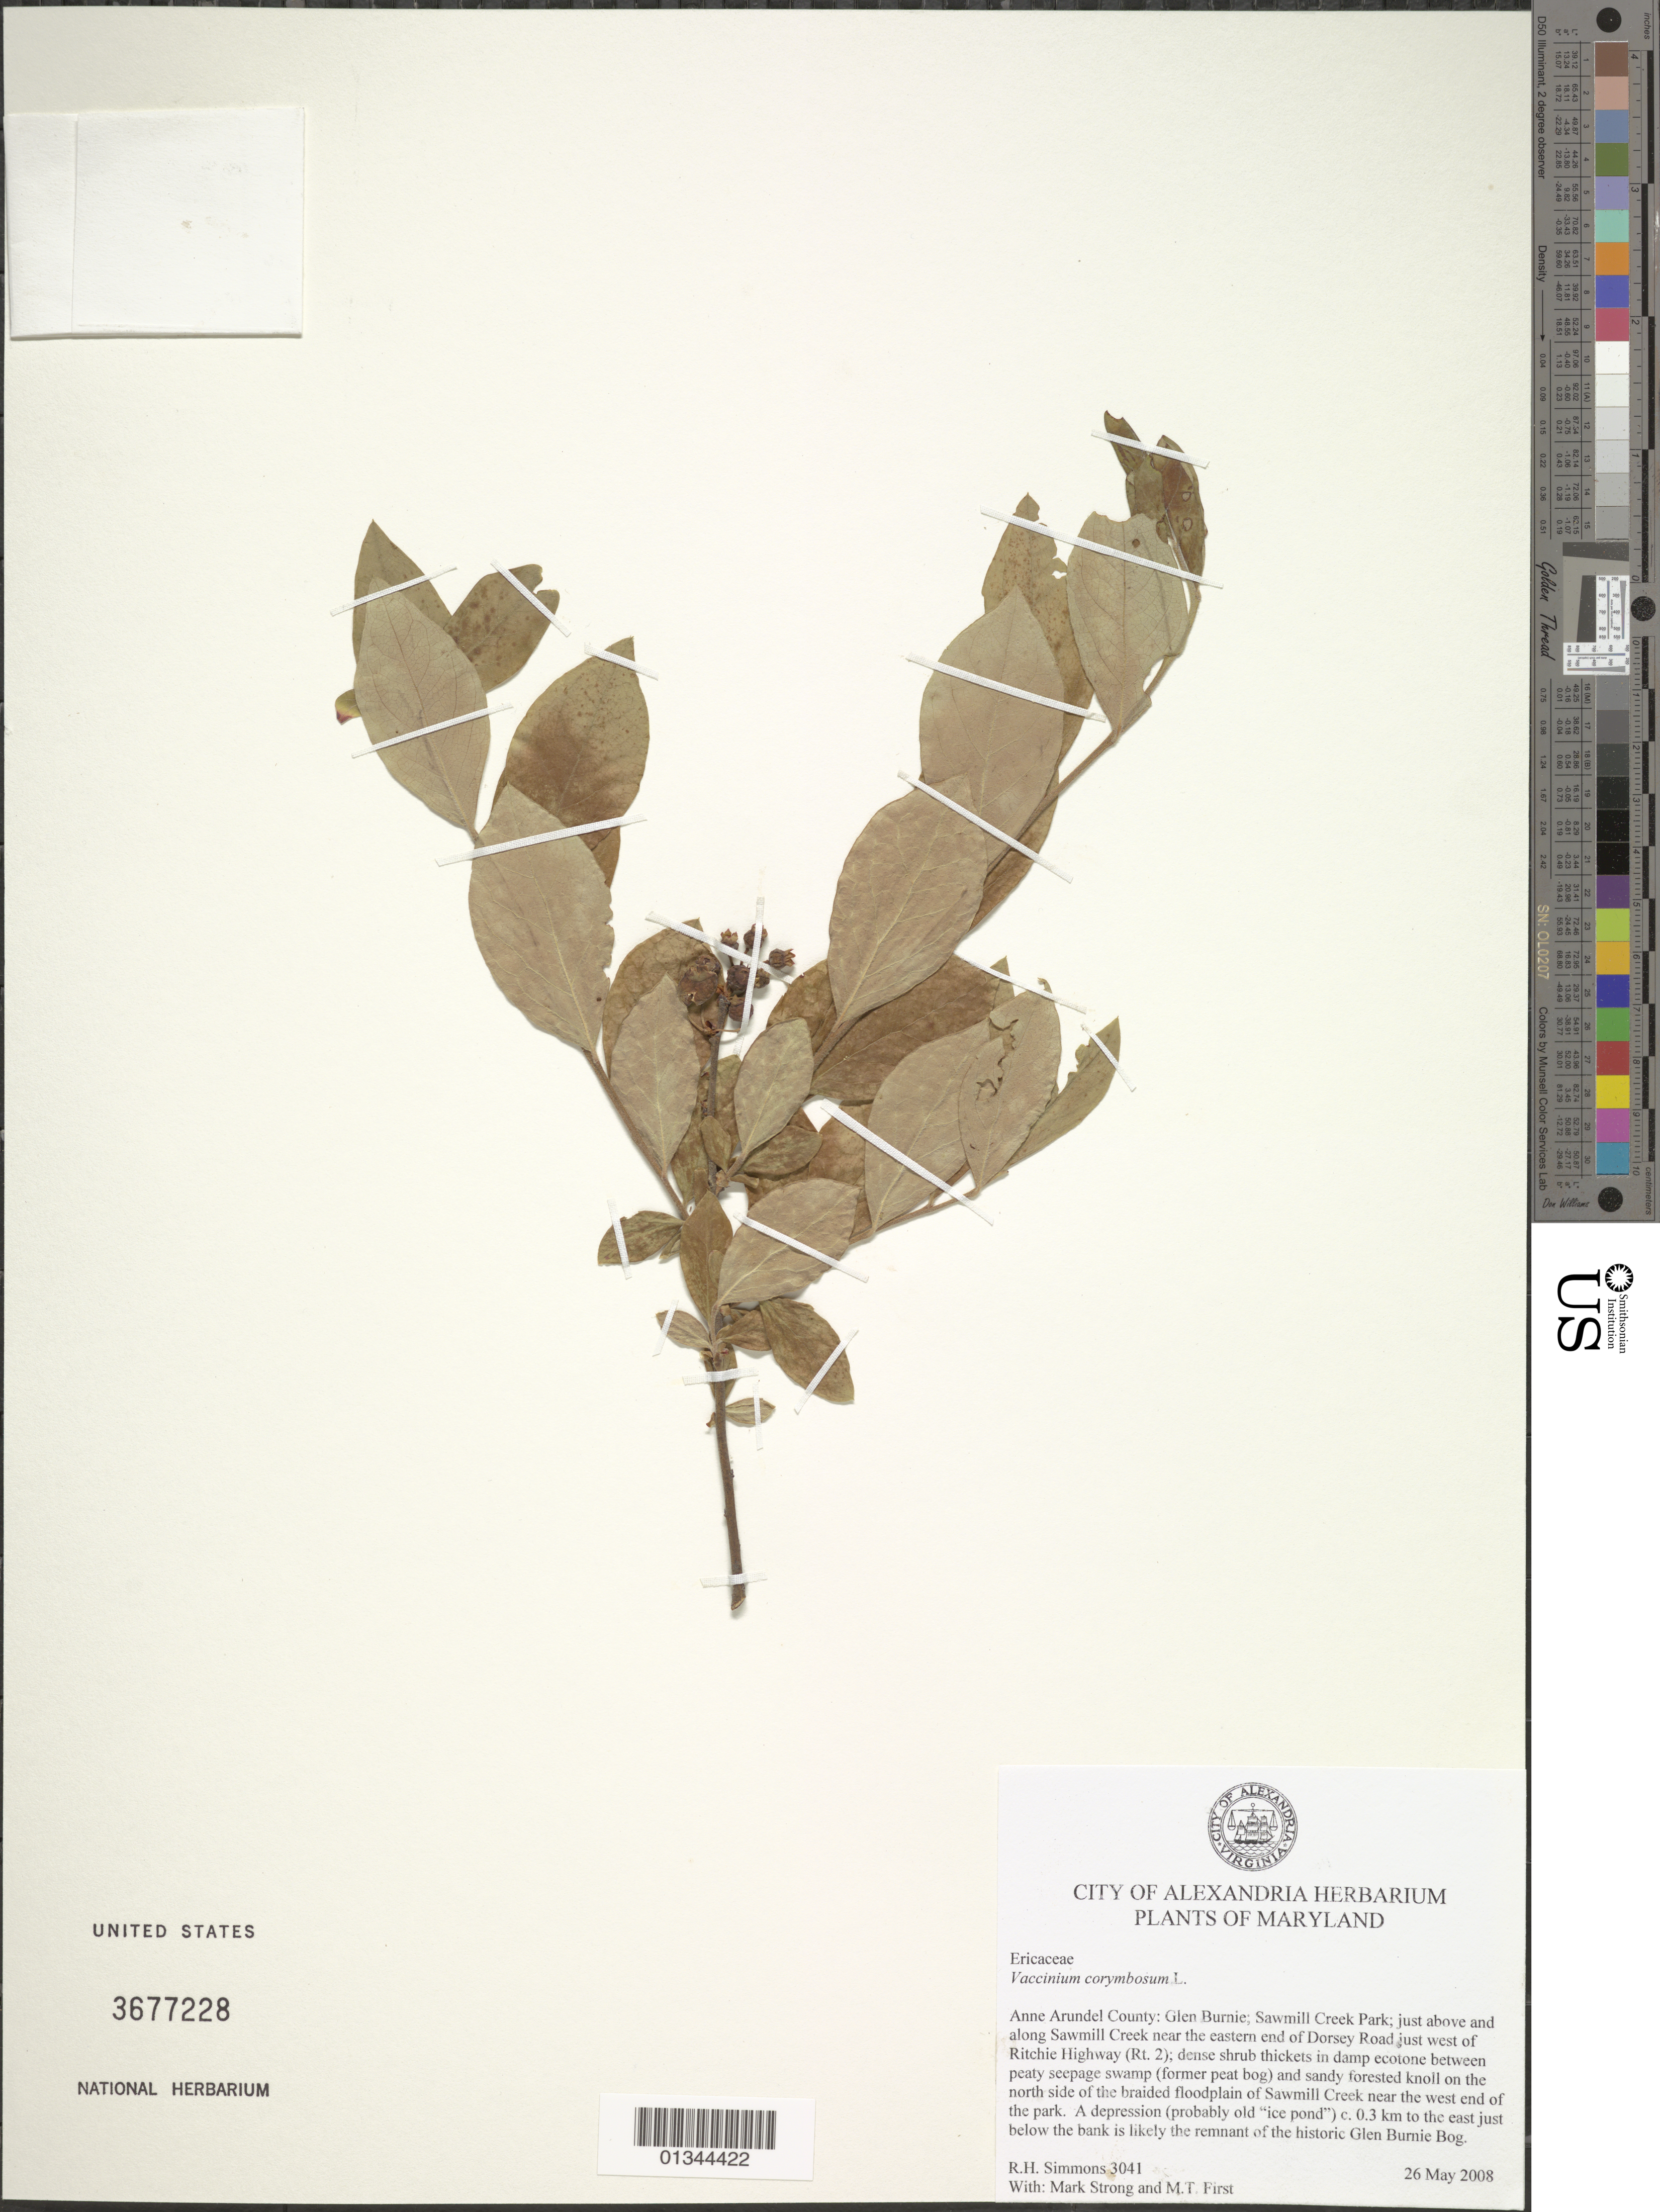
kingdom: Plantae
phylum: Tracheophyta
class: Magnoliopsida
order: Ericales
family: Ericaceae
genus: Vaccinium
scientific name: Vaccinium corymbosum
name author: L.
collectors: R. H. Simmons, M. T. Strong & M. First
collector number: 3041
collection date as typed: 26 May 2008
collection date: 2008-05-26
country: United States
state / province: Maryland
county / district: Anne Arundel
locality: Glen Burnie; Sawmill Creek Park; just above and along Sawmill Creek near the eastern end of Dorsey Road just west of Ritchie Highway (Rt. 2); north side of the braided floodplain of Sawmill Creek near the west end of the park.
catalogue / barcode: US 3677228